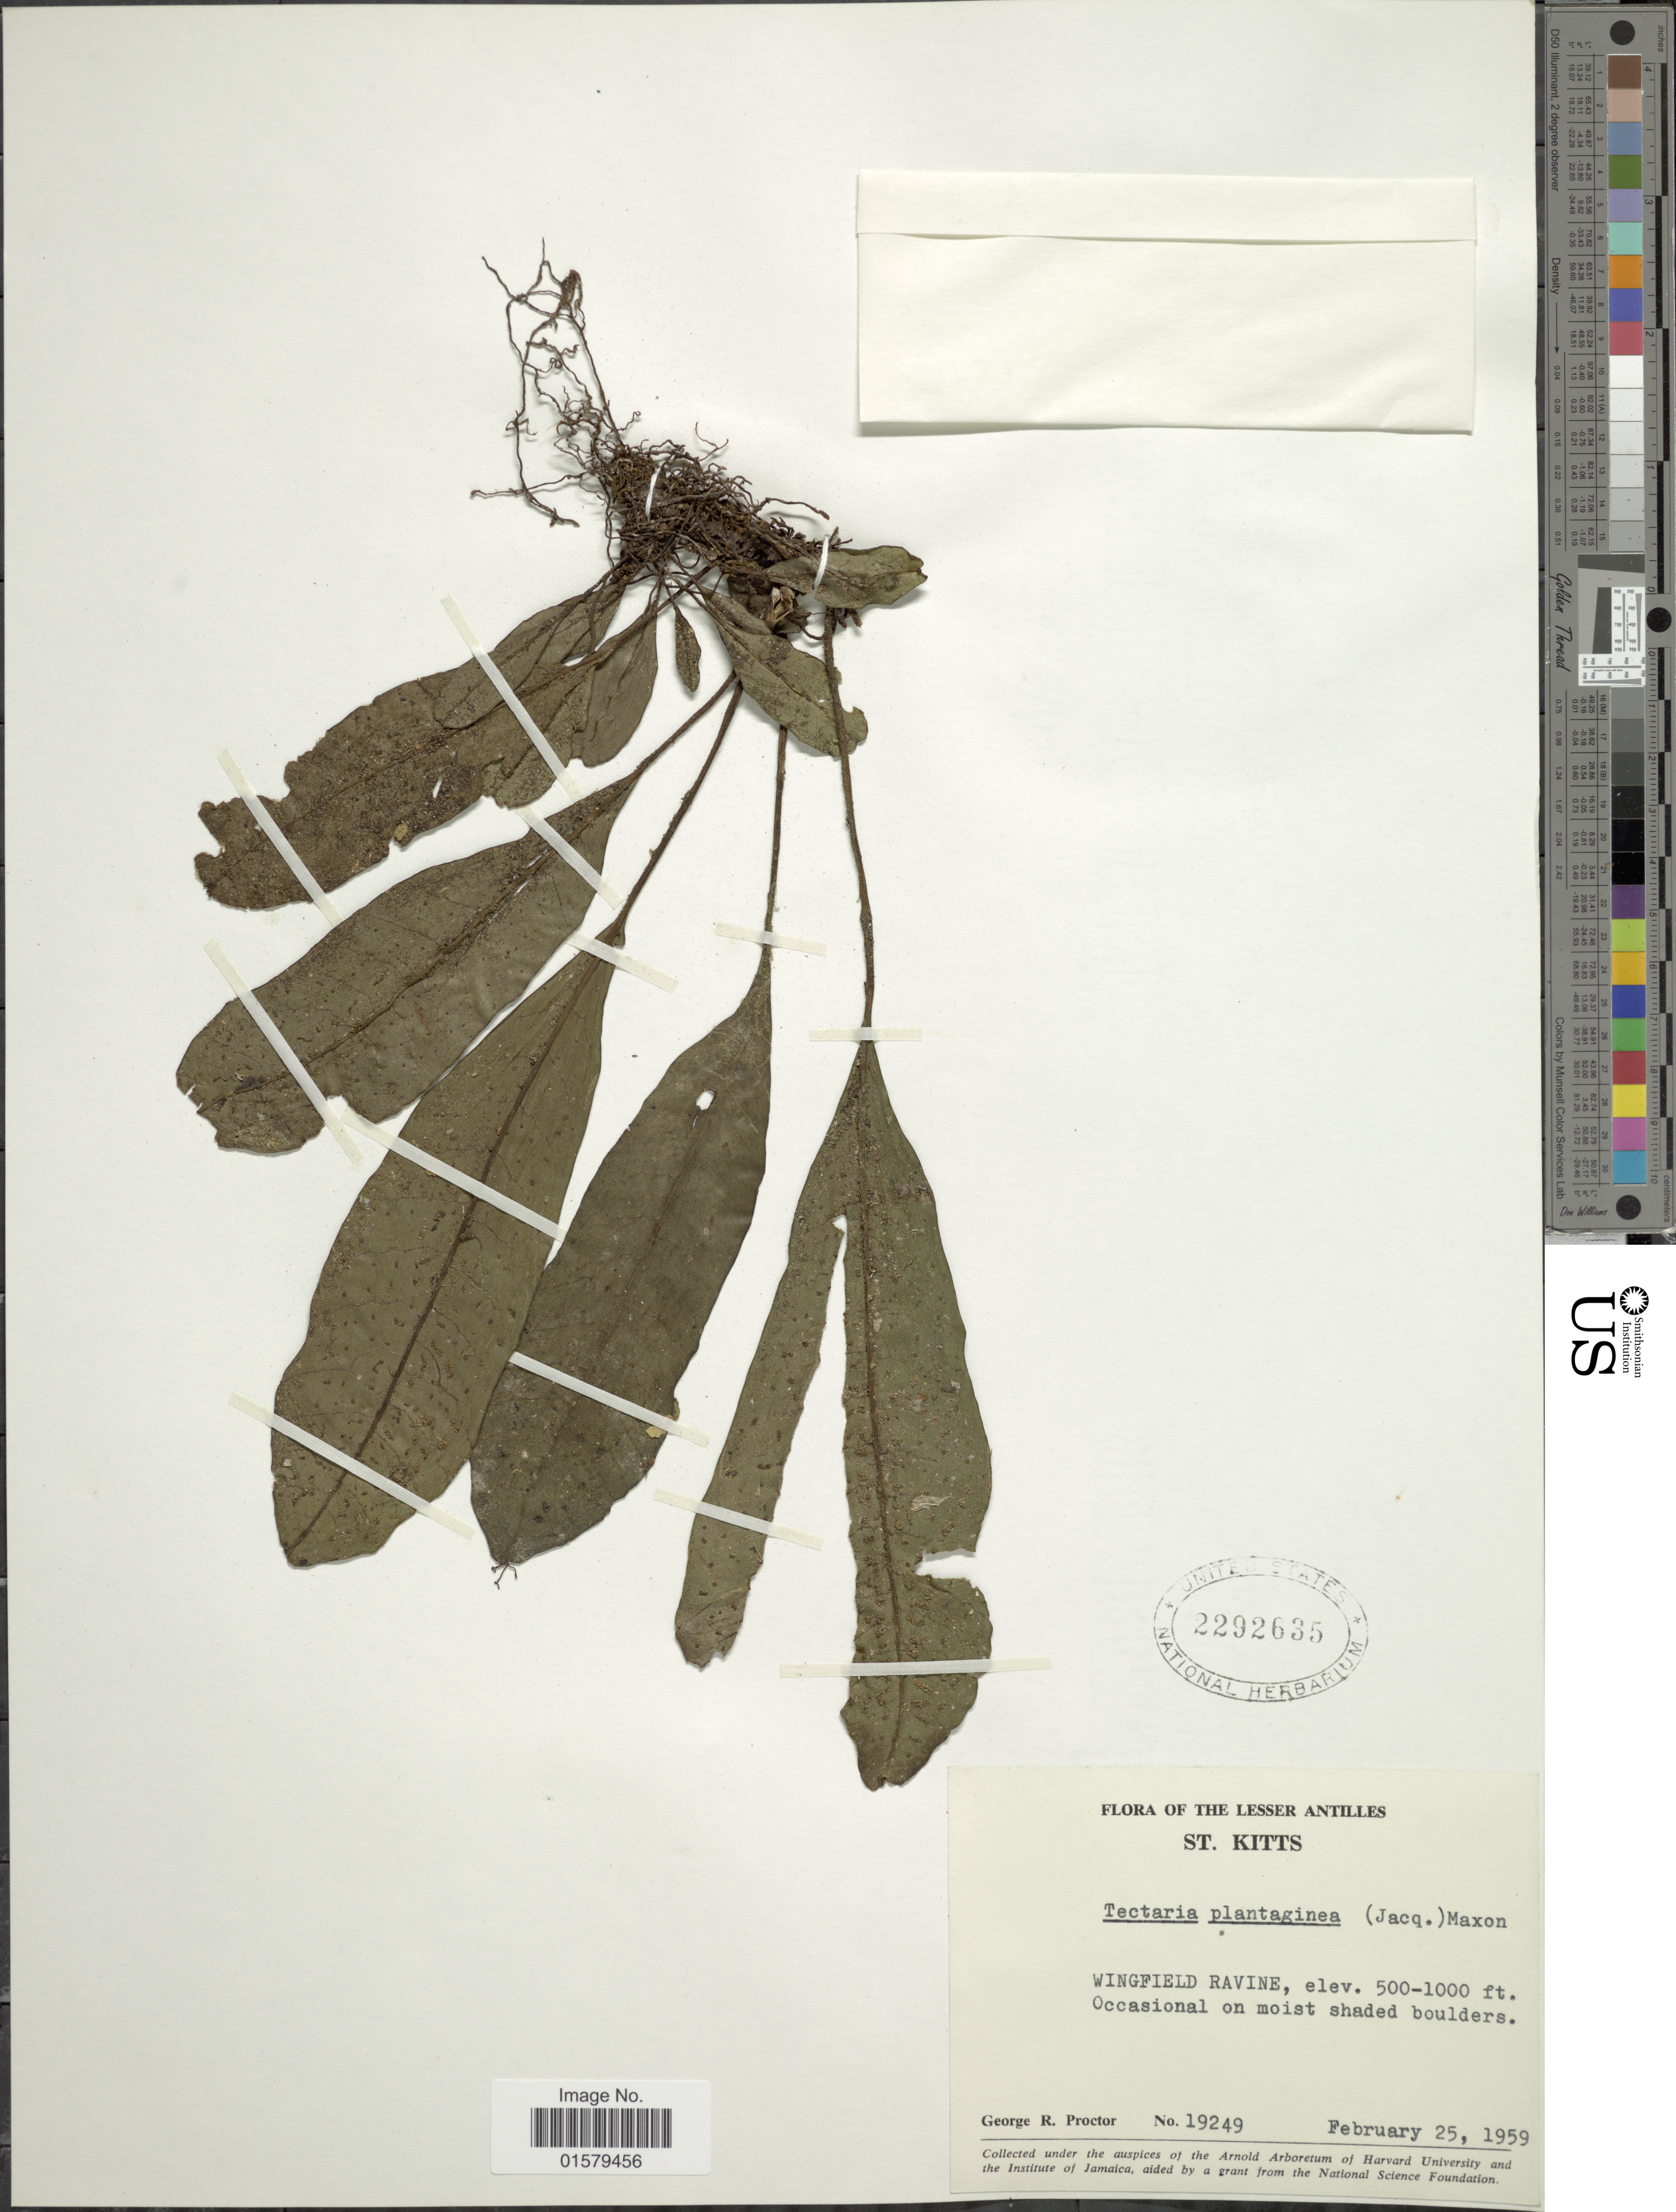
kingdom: Plantae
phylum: Tracheophyta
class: Polypodiopsida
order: Polypodiales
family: Tectariaceae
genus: Tectaria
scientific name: Tectaria plantaginea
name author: (Jacq.) Maxon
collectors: G. R. Proctor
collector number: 19249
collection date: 1959-02-25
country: St. Christopher-Nevis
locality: The Lesser Antilles, St. Kitts, Wingfield Ravine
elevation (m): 152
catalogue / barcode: US 2292635